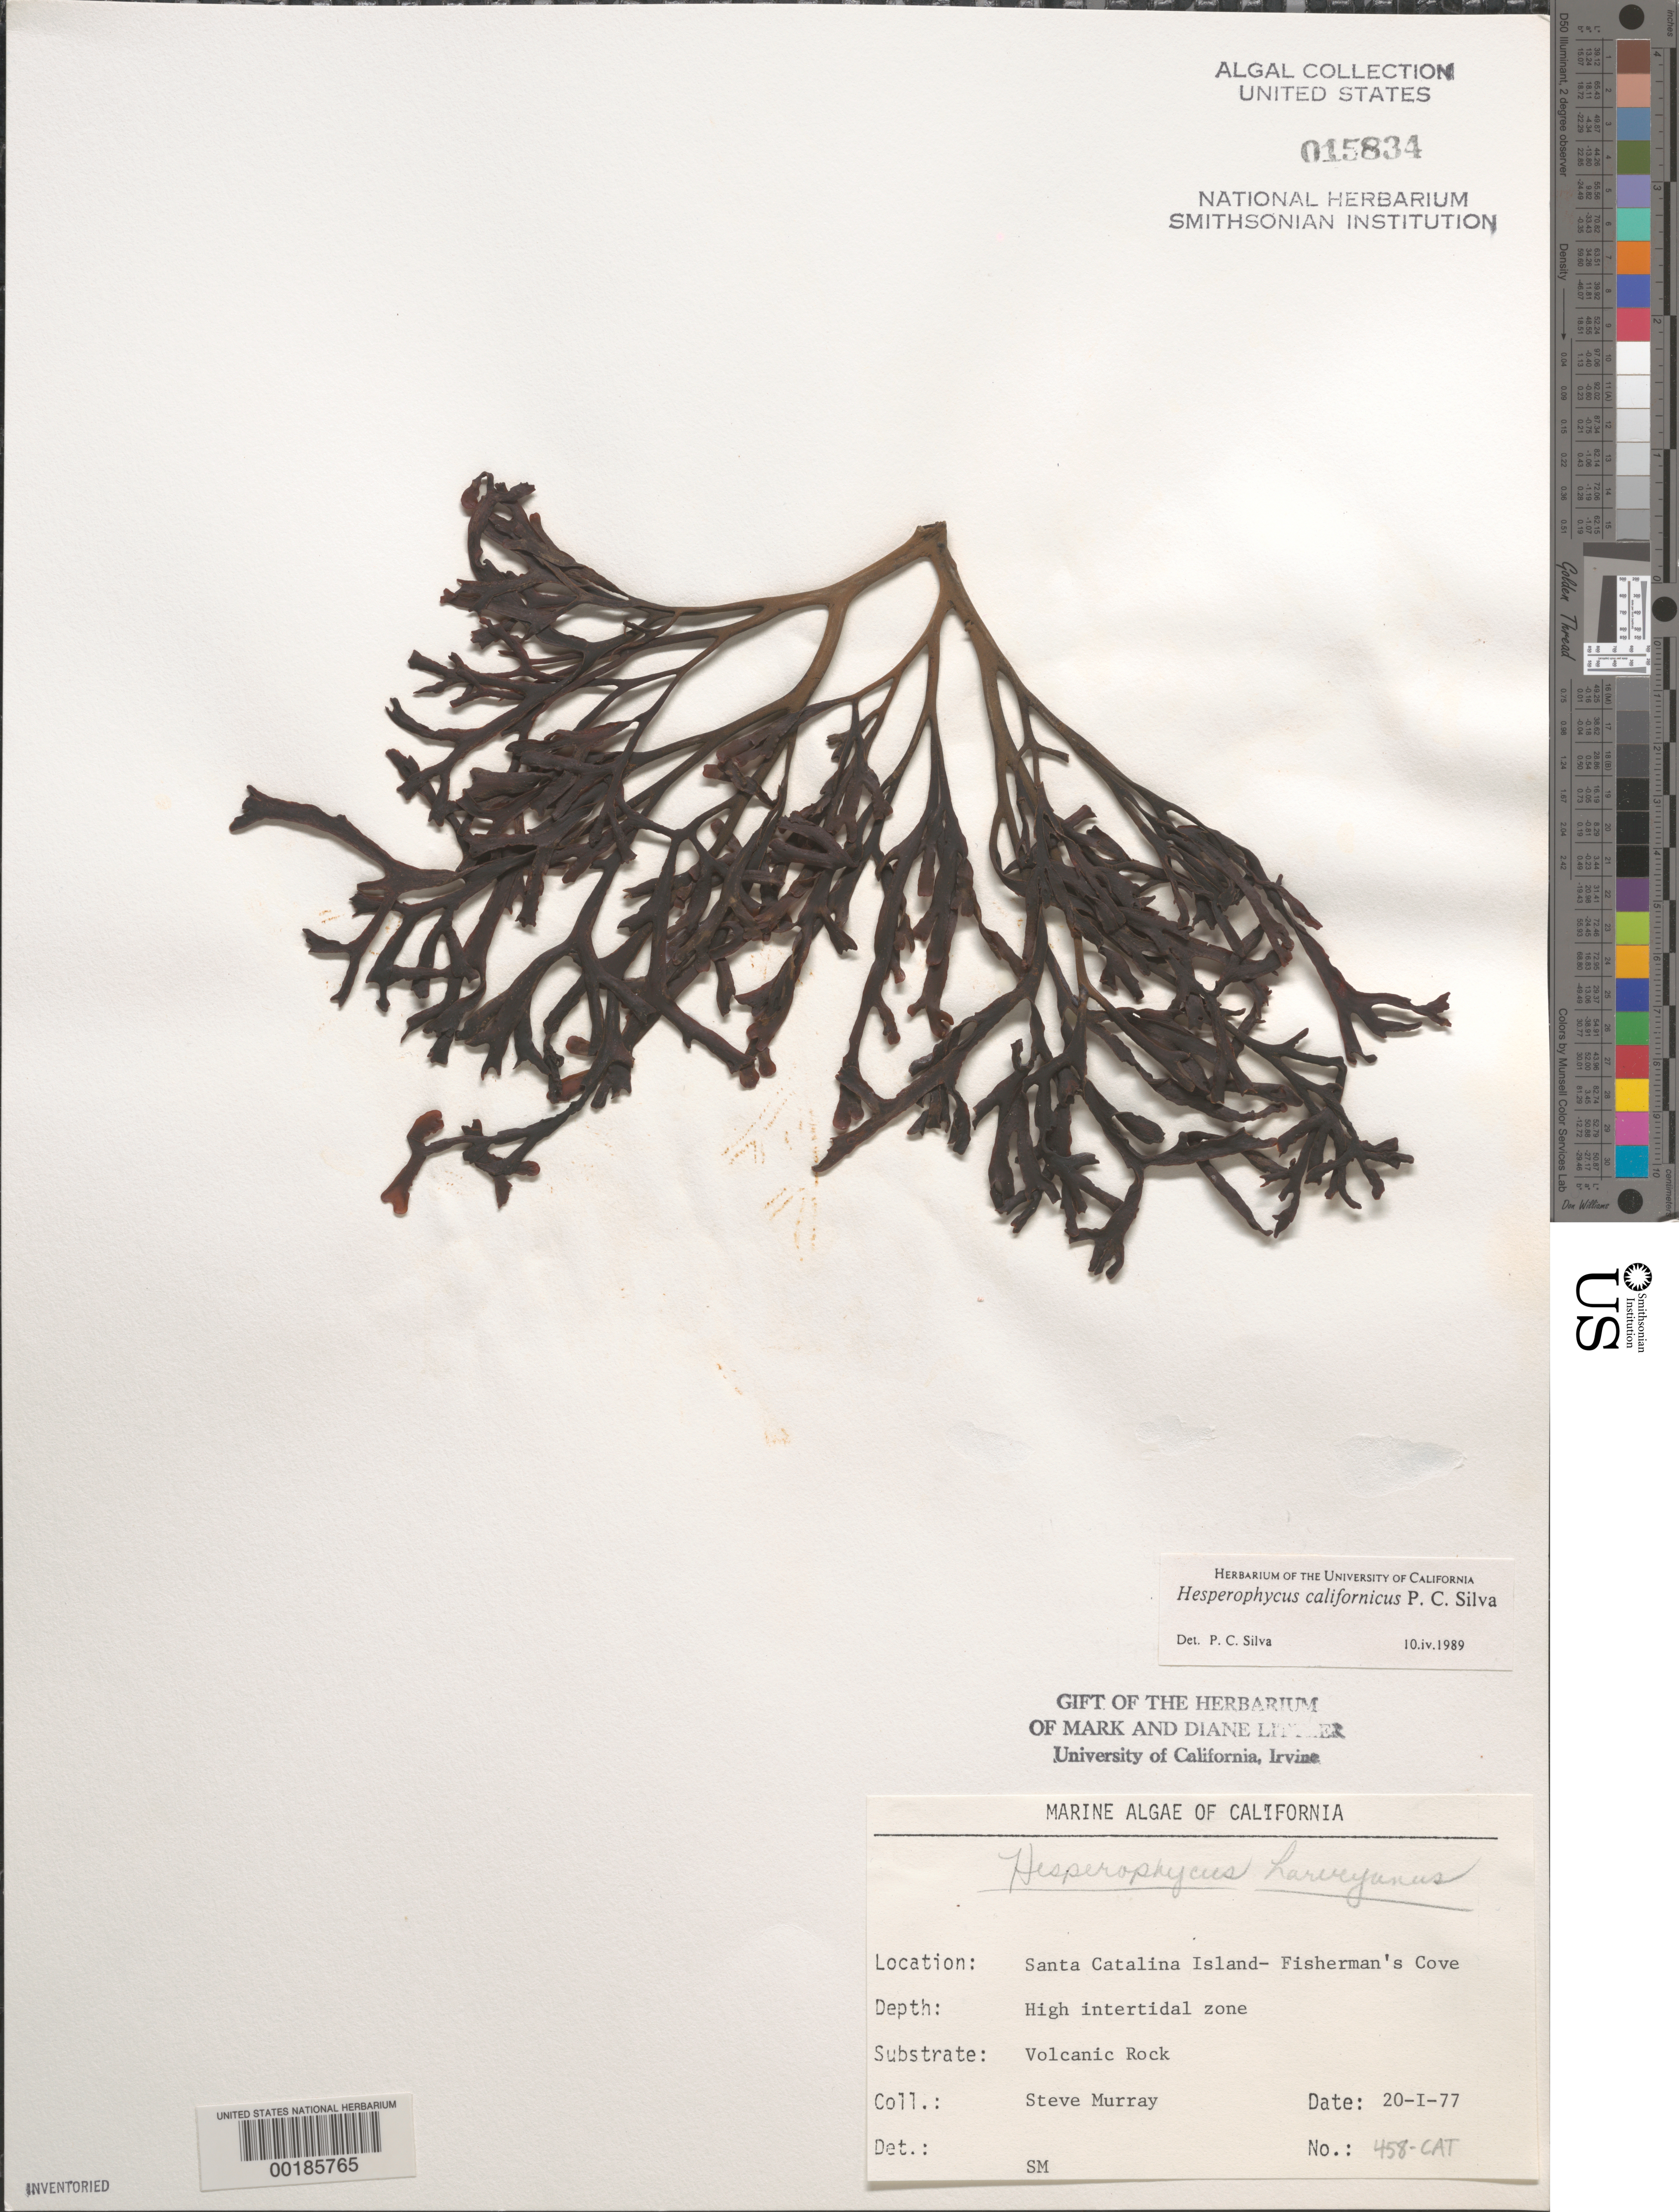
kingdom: Chromista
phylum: Ochrophyta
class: Phaeophyceae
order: Fucales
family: Fucaceae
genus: Hesperophycus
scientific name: Hesperophycus californicus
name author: P.C. Silva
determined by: Silva, P. C.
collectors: S. N. Murray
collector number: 458-CAT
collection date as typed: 20 Jan 1977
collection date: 1977-01-20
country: United States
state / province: California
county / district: Los Angeles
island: Santa Catalina Island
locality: Fishermen Cove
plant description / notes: BLM-SOCALBIGHT Rocky Intertidal Survey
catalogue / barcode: US 15834